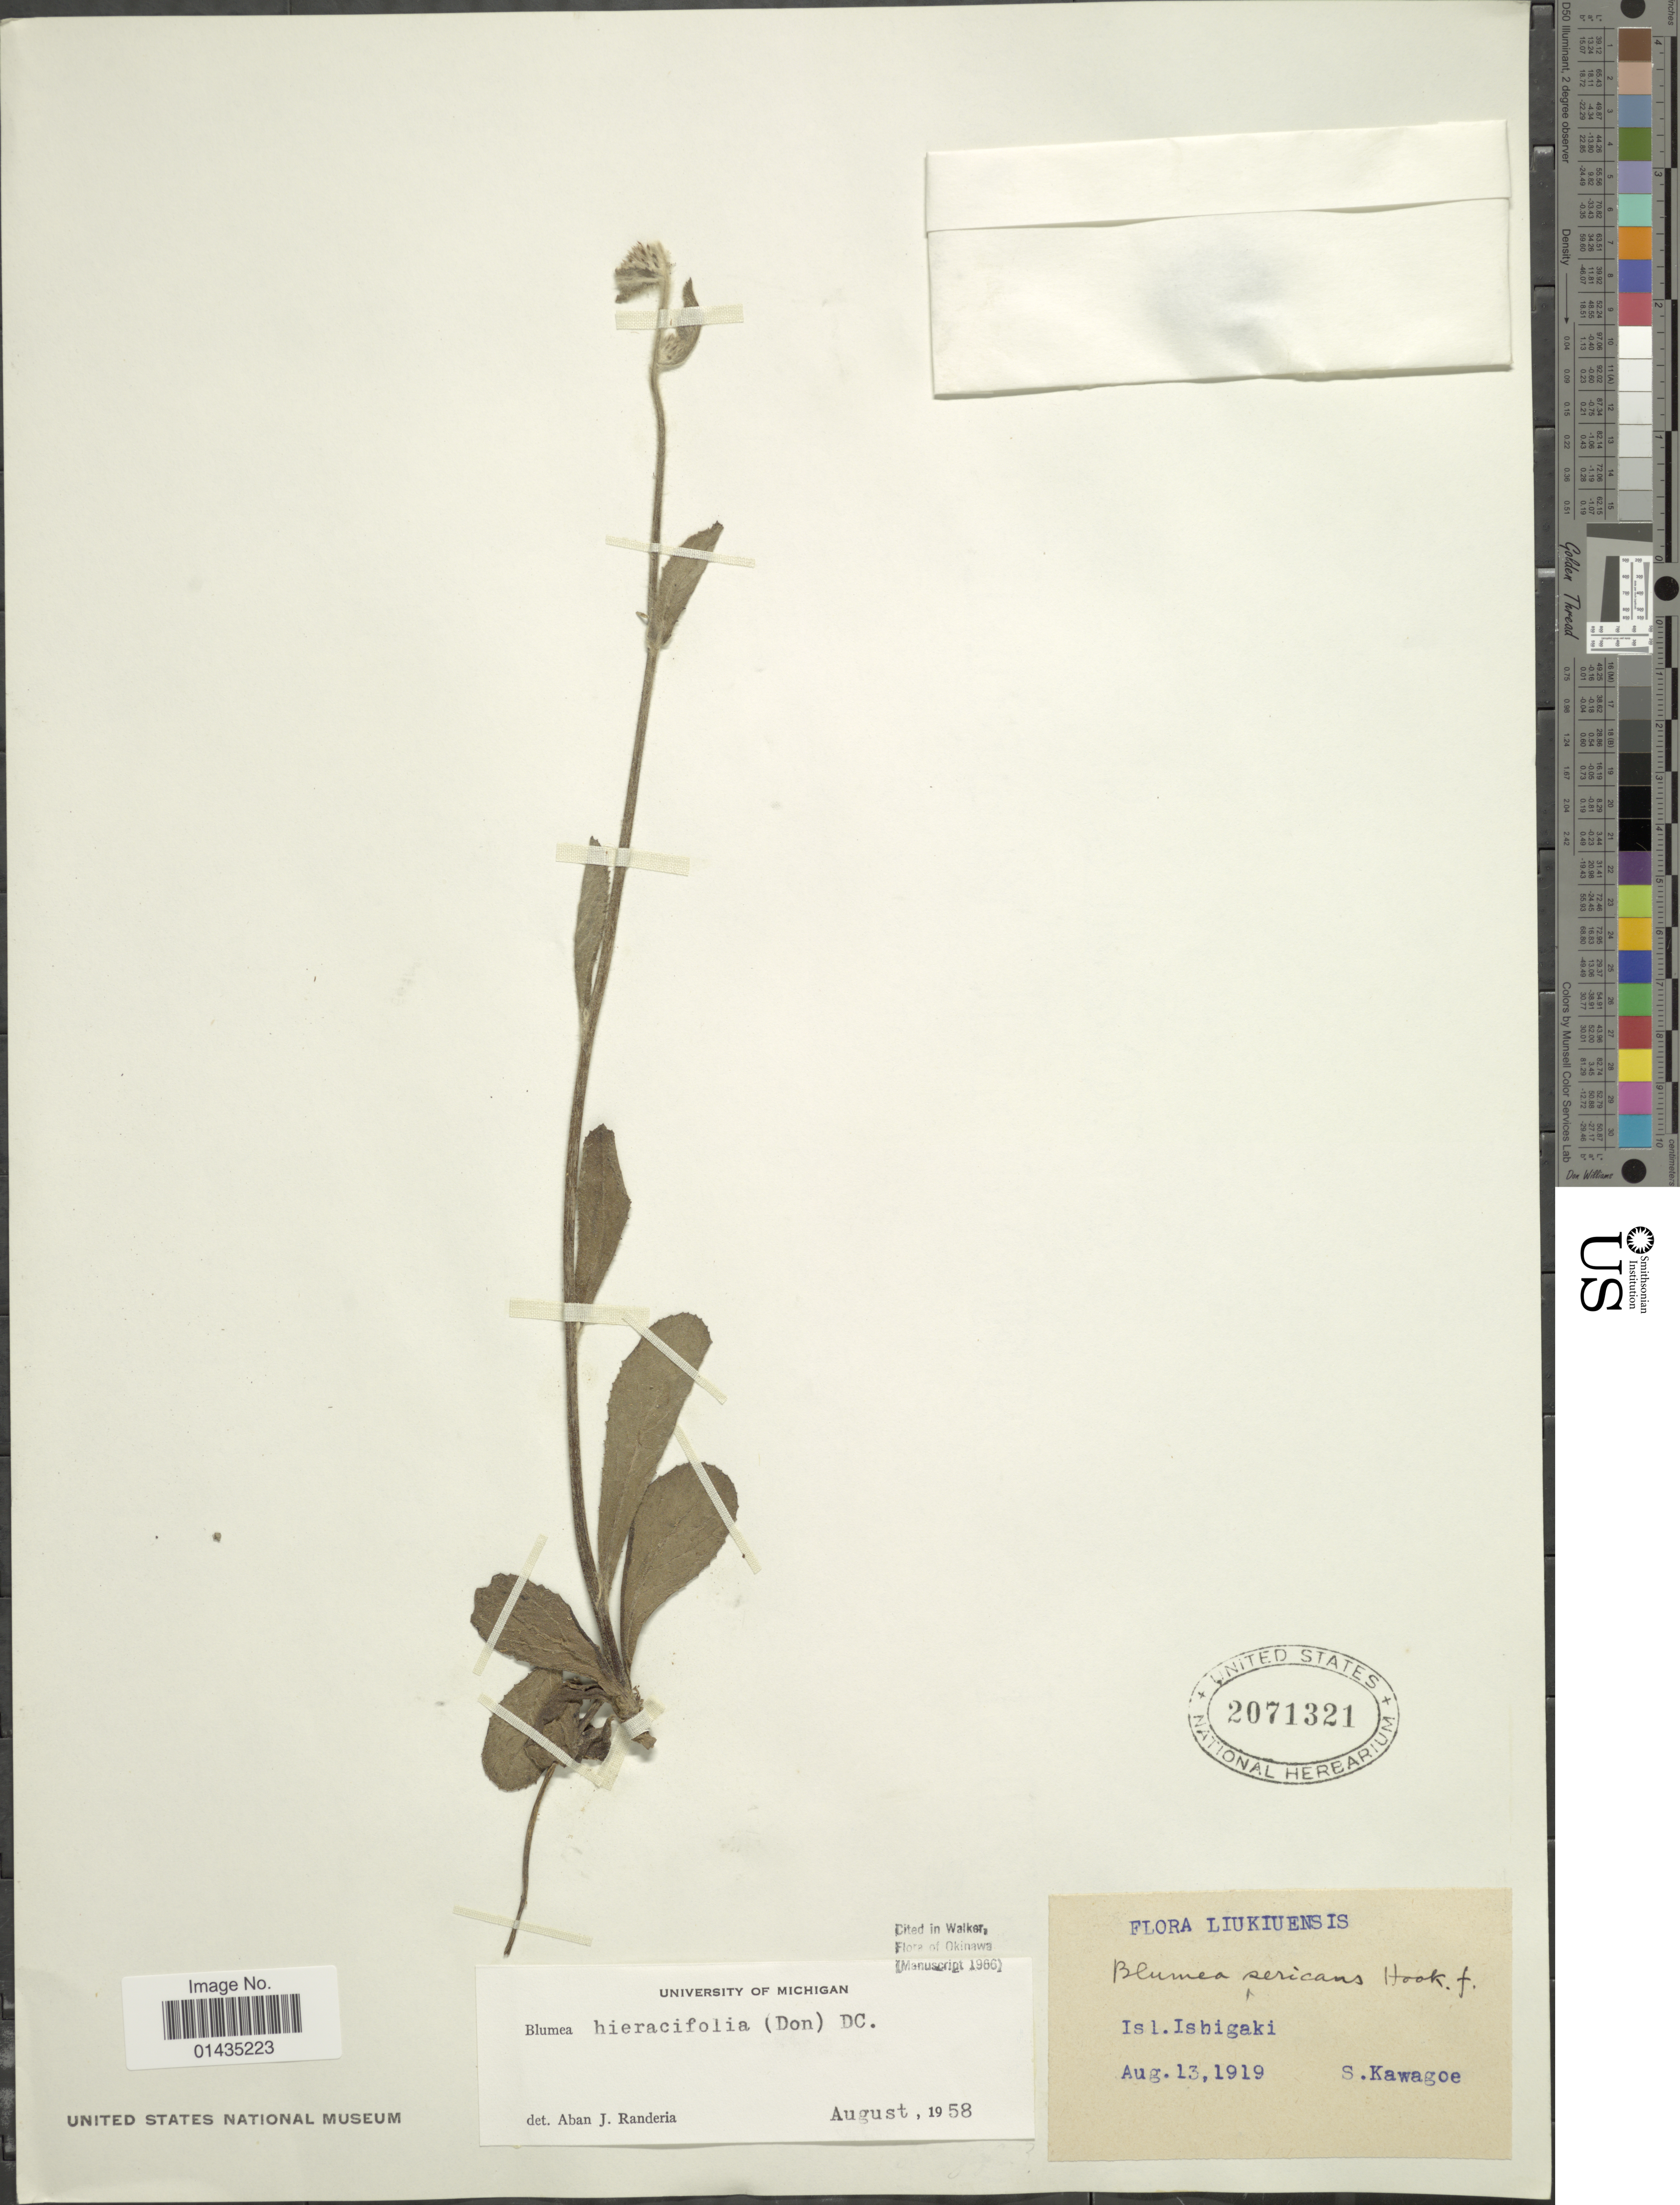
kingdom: Plantae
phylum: Tracheophyta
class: Magnoliopsida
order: Asterales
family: Asteraceae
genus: Blumea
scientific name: Blumea hieraciifolia var. hieraciifolia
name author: (Spreng.) DC.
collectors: S. Kawagoe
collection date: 1919-08-13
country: Japan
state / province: Okinawa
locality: Liukiuensis, Isl. Ishigaki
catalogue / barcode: US 2071321